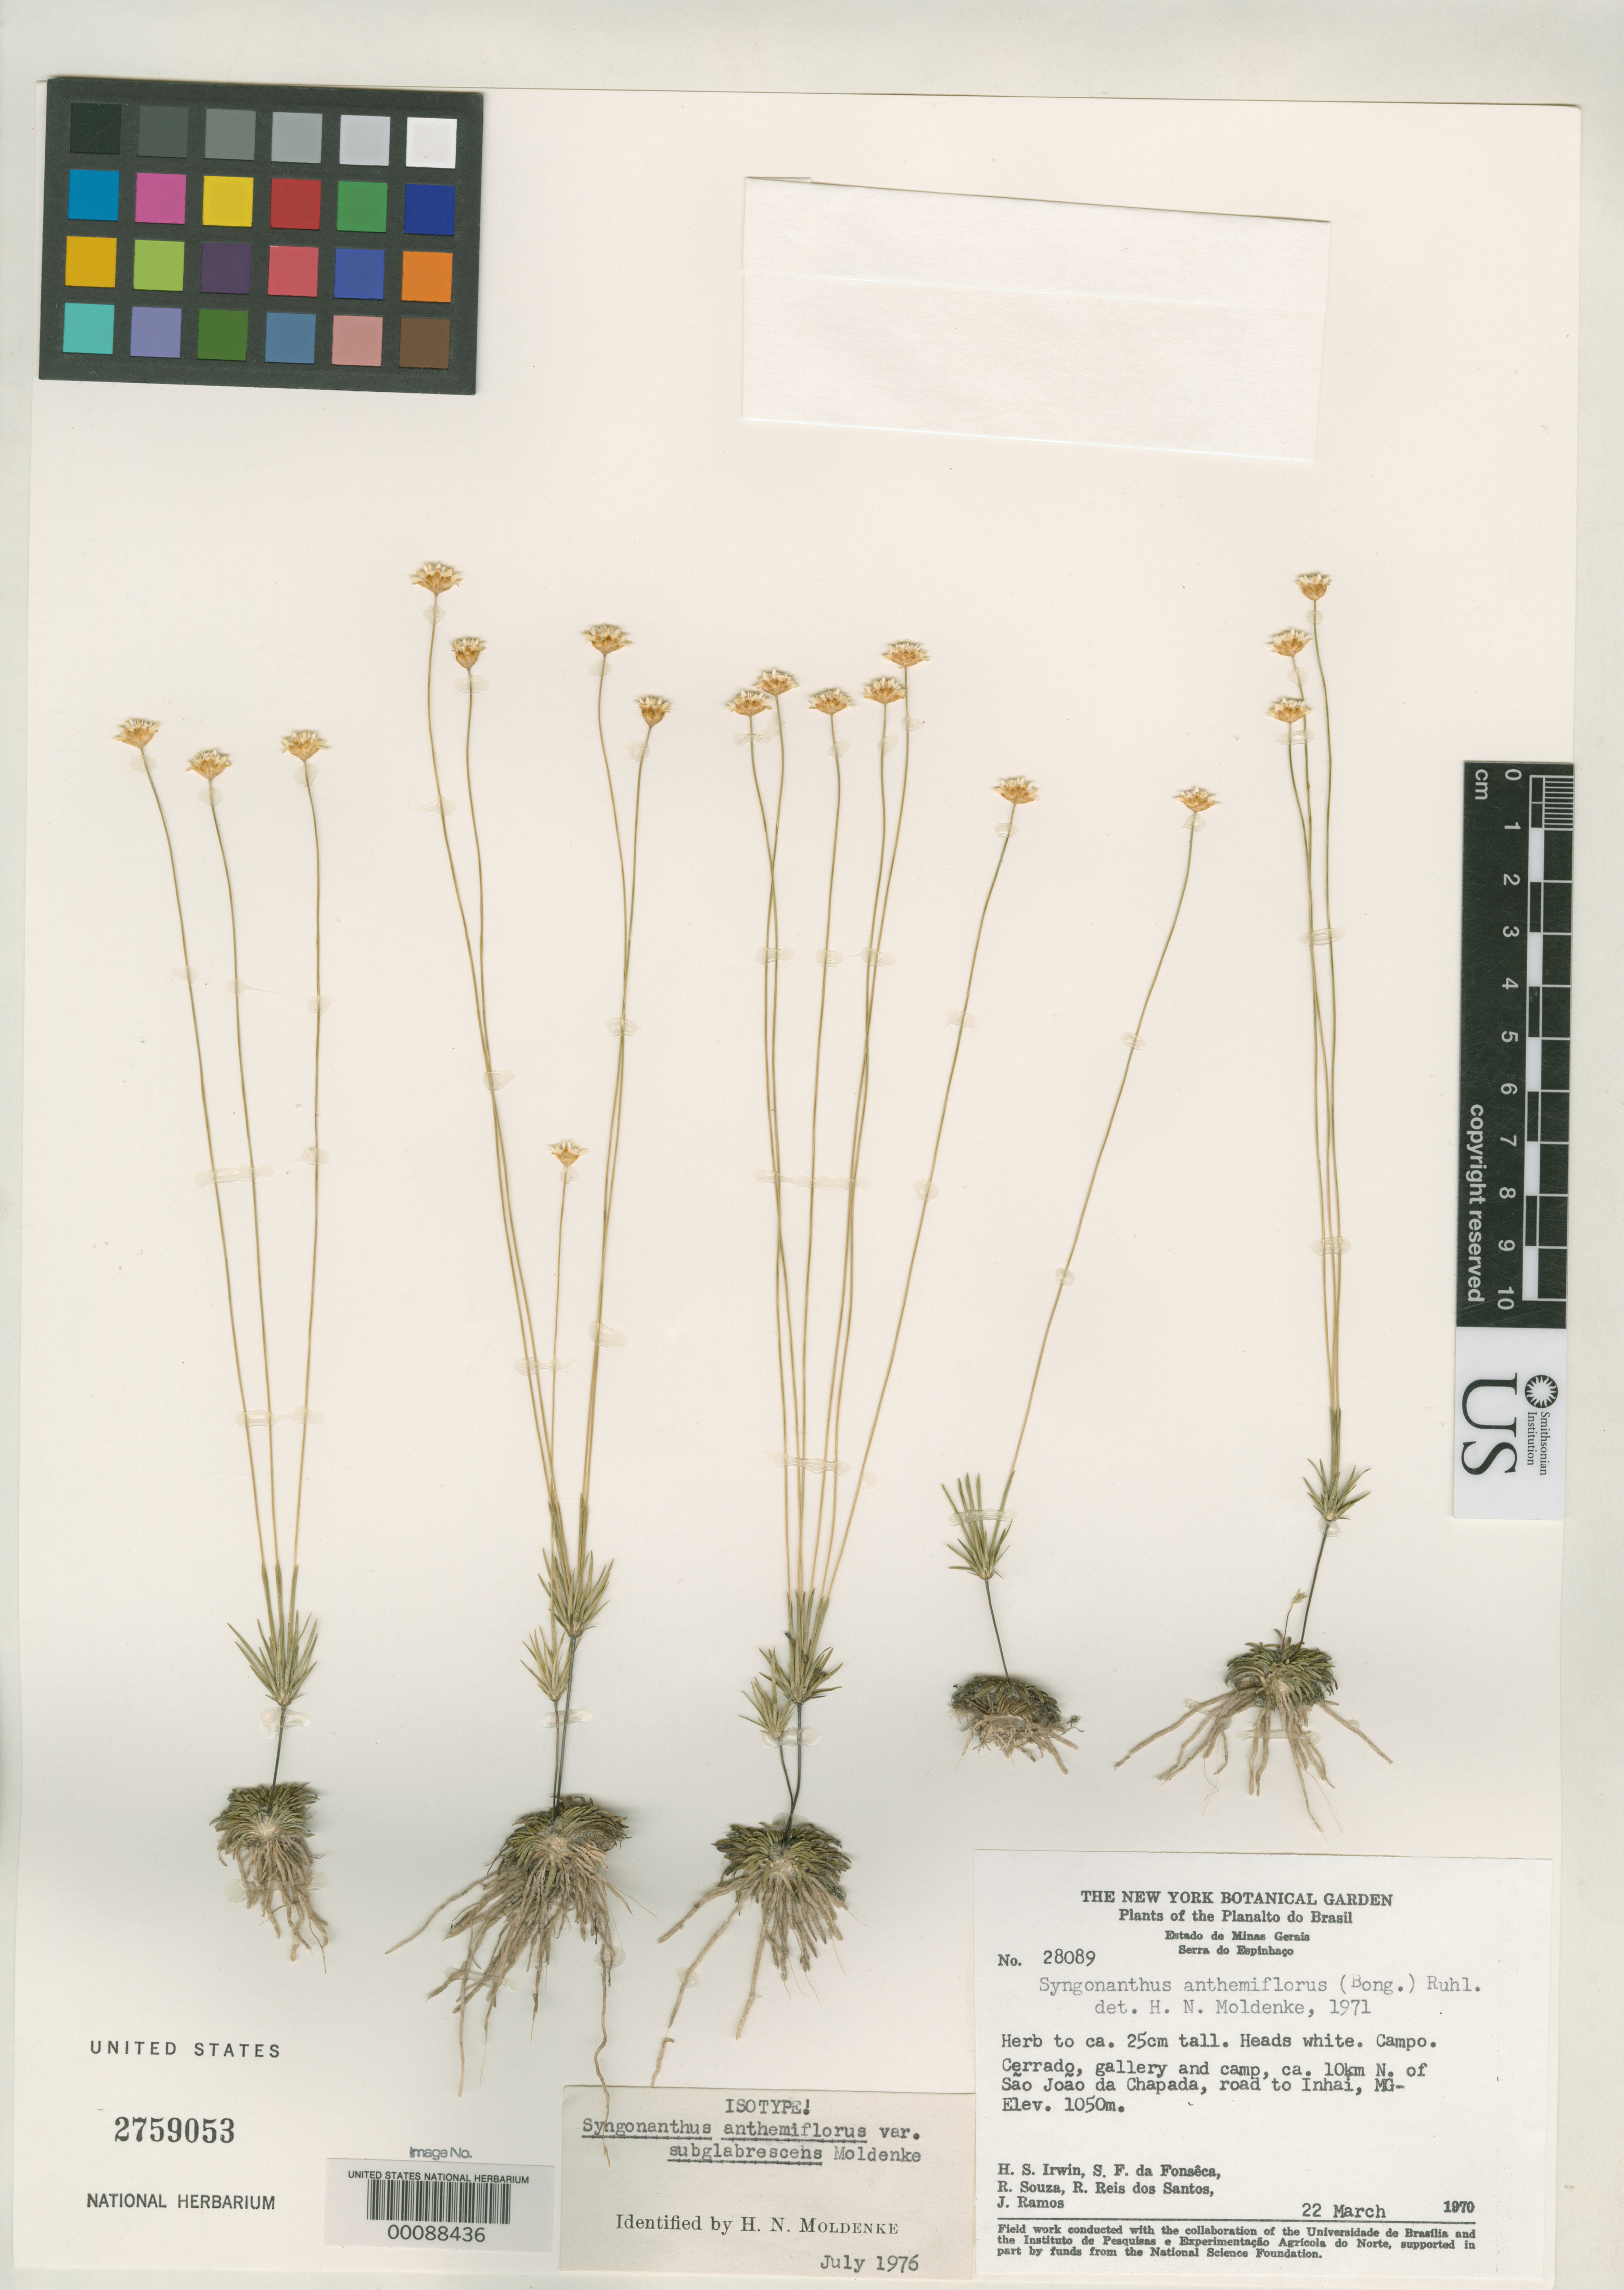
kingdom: Plantae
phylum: Tracheophyta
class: Liliopsida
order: Poales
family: Eriocaulaceae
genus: Syngonanthus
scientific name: Syngonanthus anthemidiflorus var. subglabrescens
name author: Moldenke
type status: Isotype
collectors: H. Irwin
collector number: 28089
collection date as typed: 22 Mar 1970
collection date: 1970-03-22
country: Brazil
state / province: Minas Gerais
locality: Serro Doespinhaco, road to Inhai.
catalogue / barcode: US 2759053